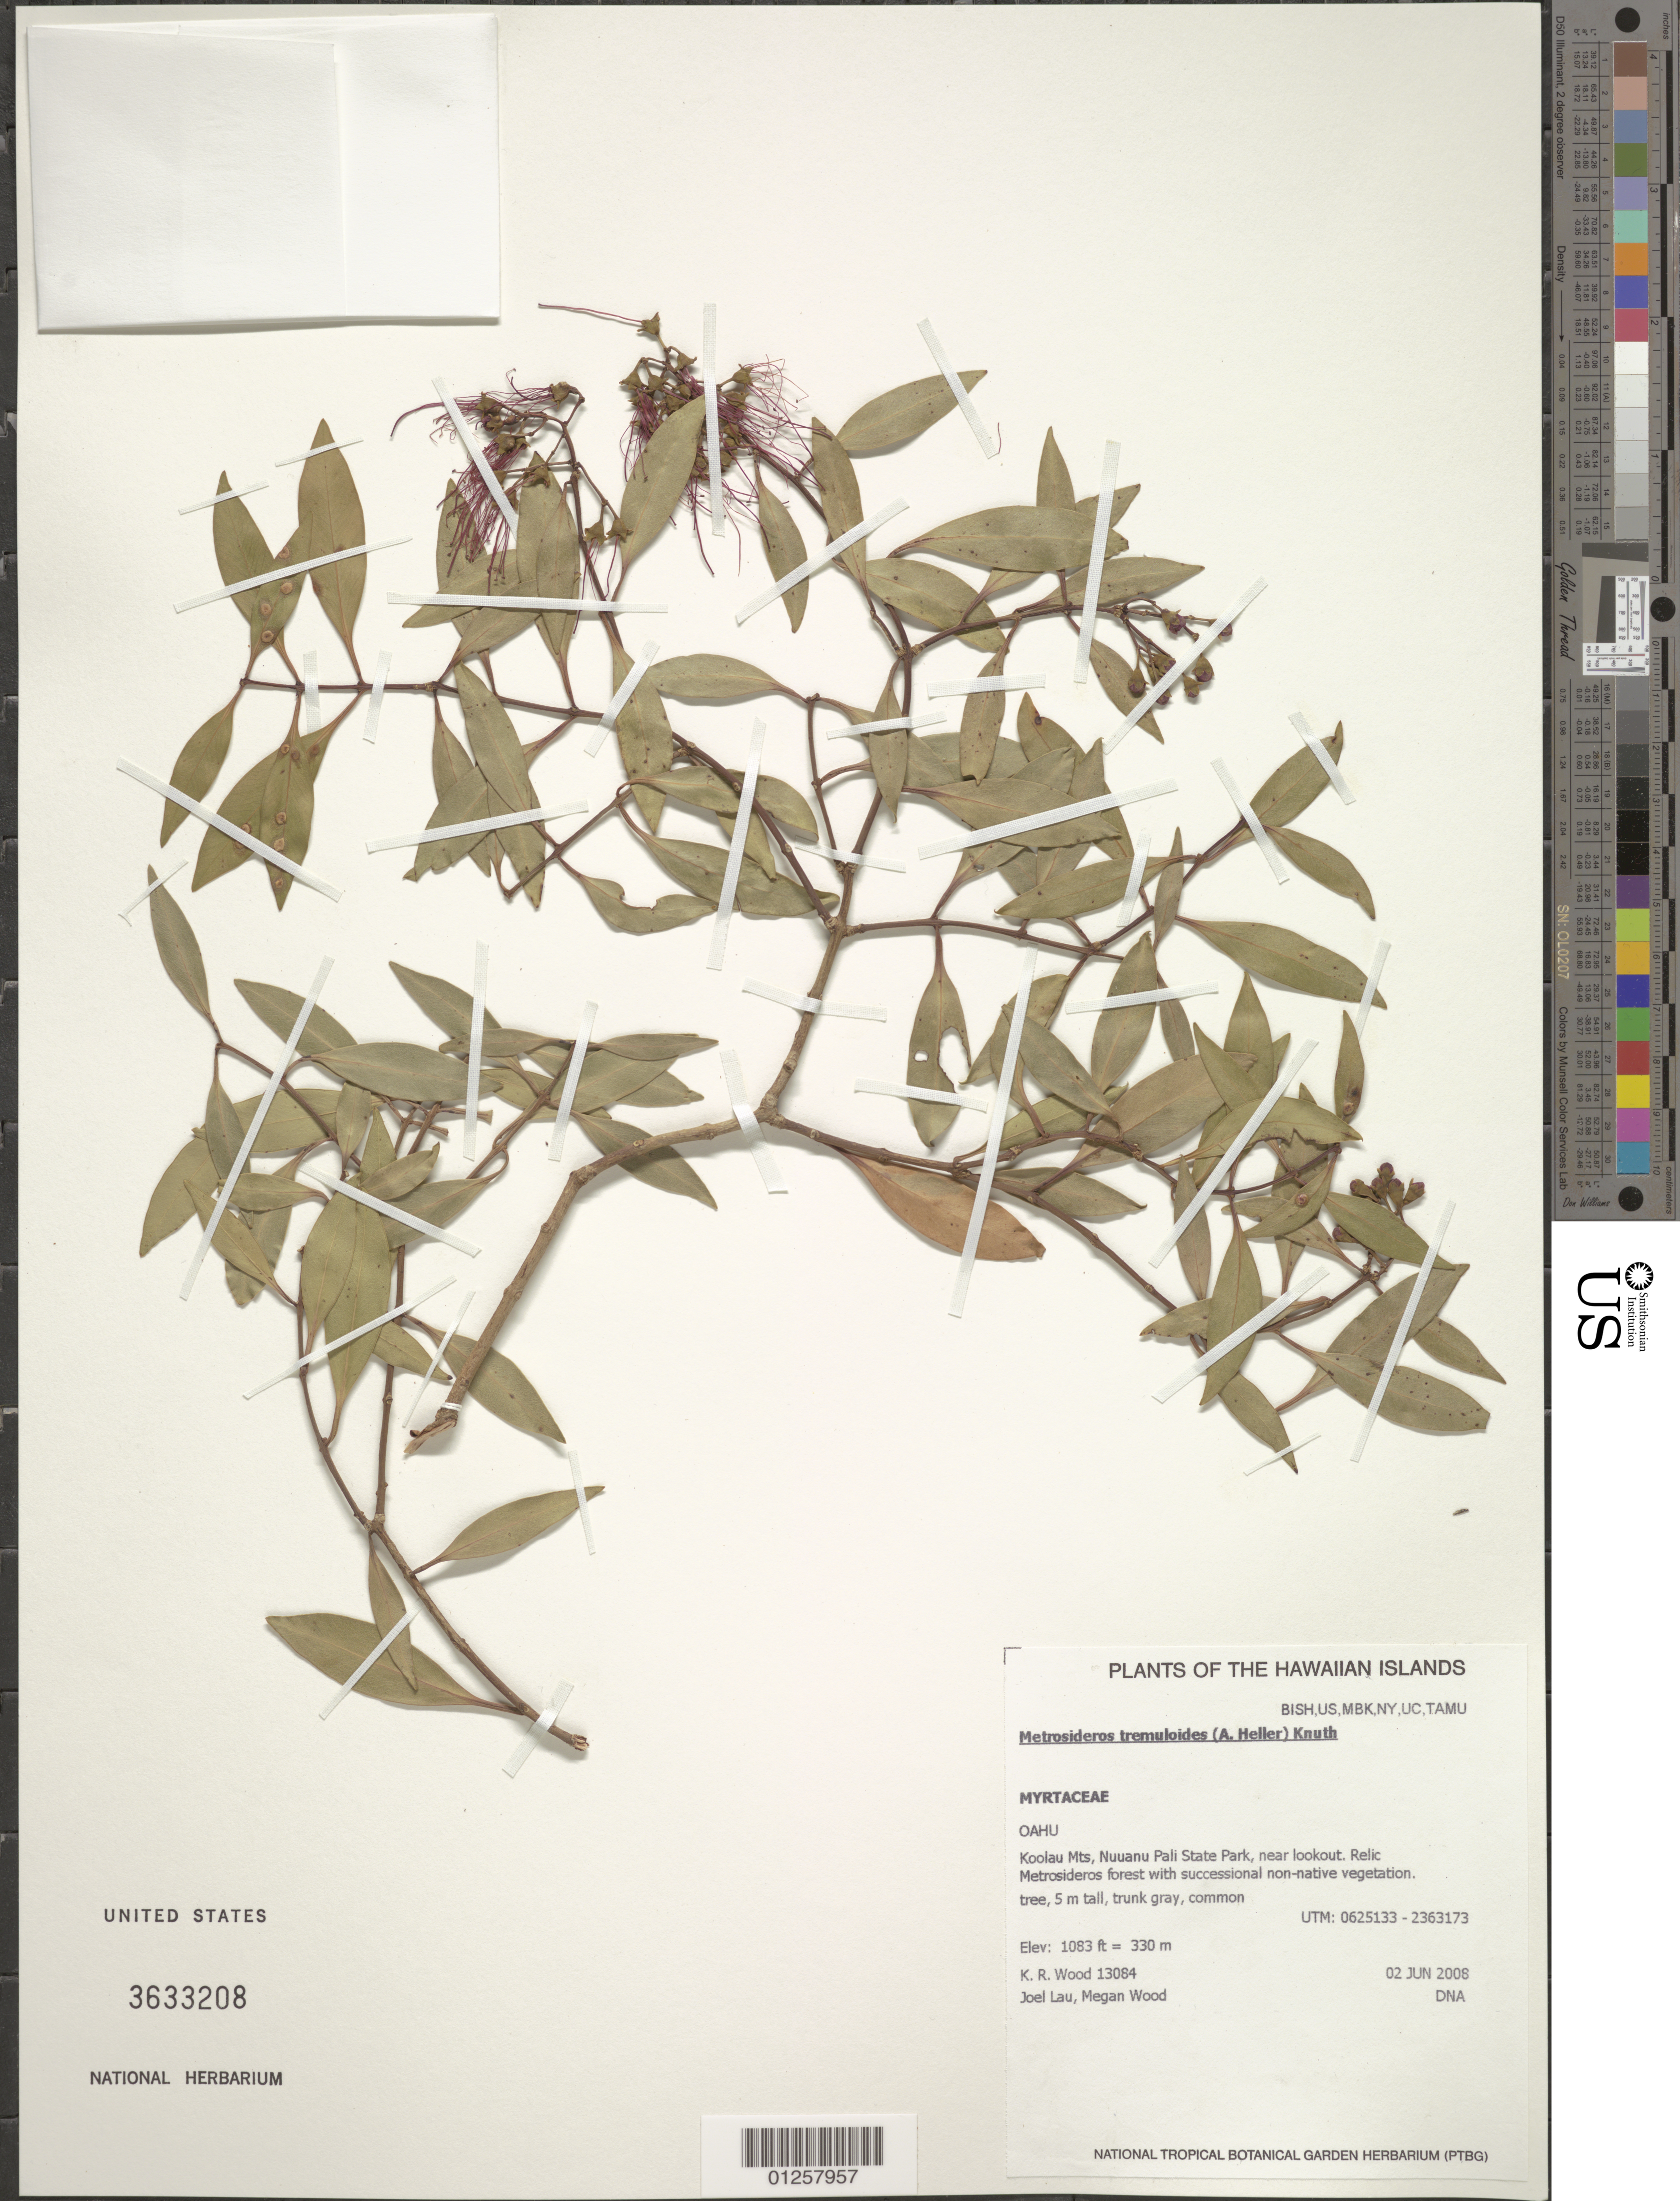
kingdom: Plantae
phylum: Tracheophyta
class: Magnoliopsida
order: Myrtales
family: Myrtaceae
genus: Metrosideros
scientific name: Metrosideros tremuloides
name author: (A. Heller) Knuth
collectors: K. R. Wood, J. Lau & M. Wood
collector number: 13084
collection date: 2008-06-02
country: United States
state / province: Hawaii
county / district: Honolulu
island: Oahu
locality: Koolau Mts.,Nuuanu Pali State Park.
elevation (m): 330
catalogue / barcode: US 3633208